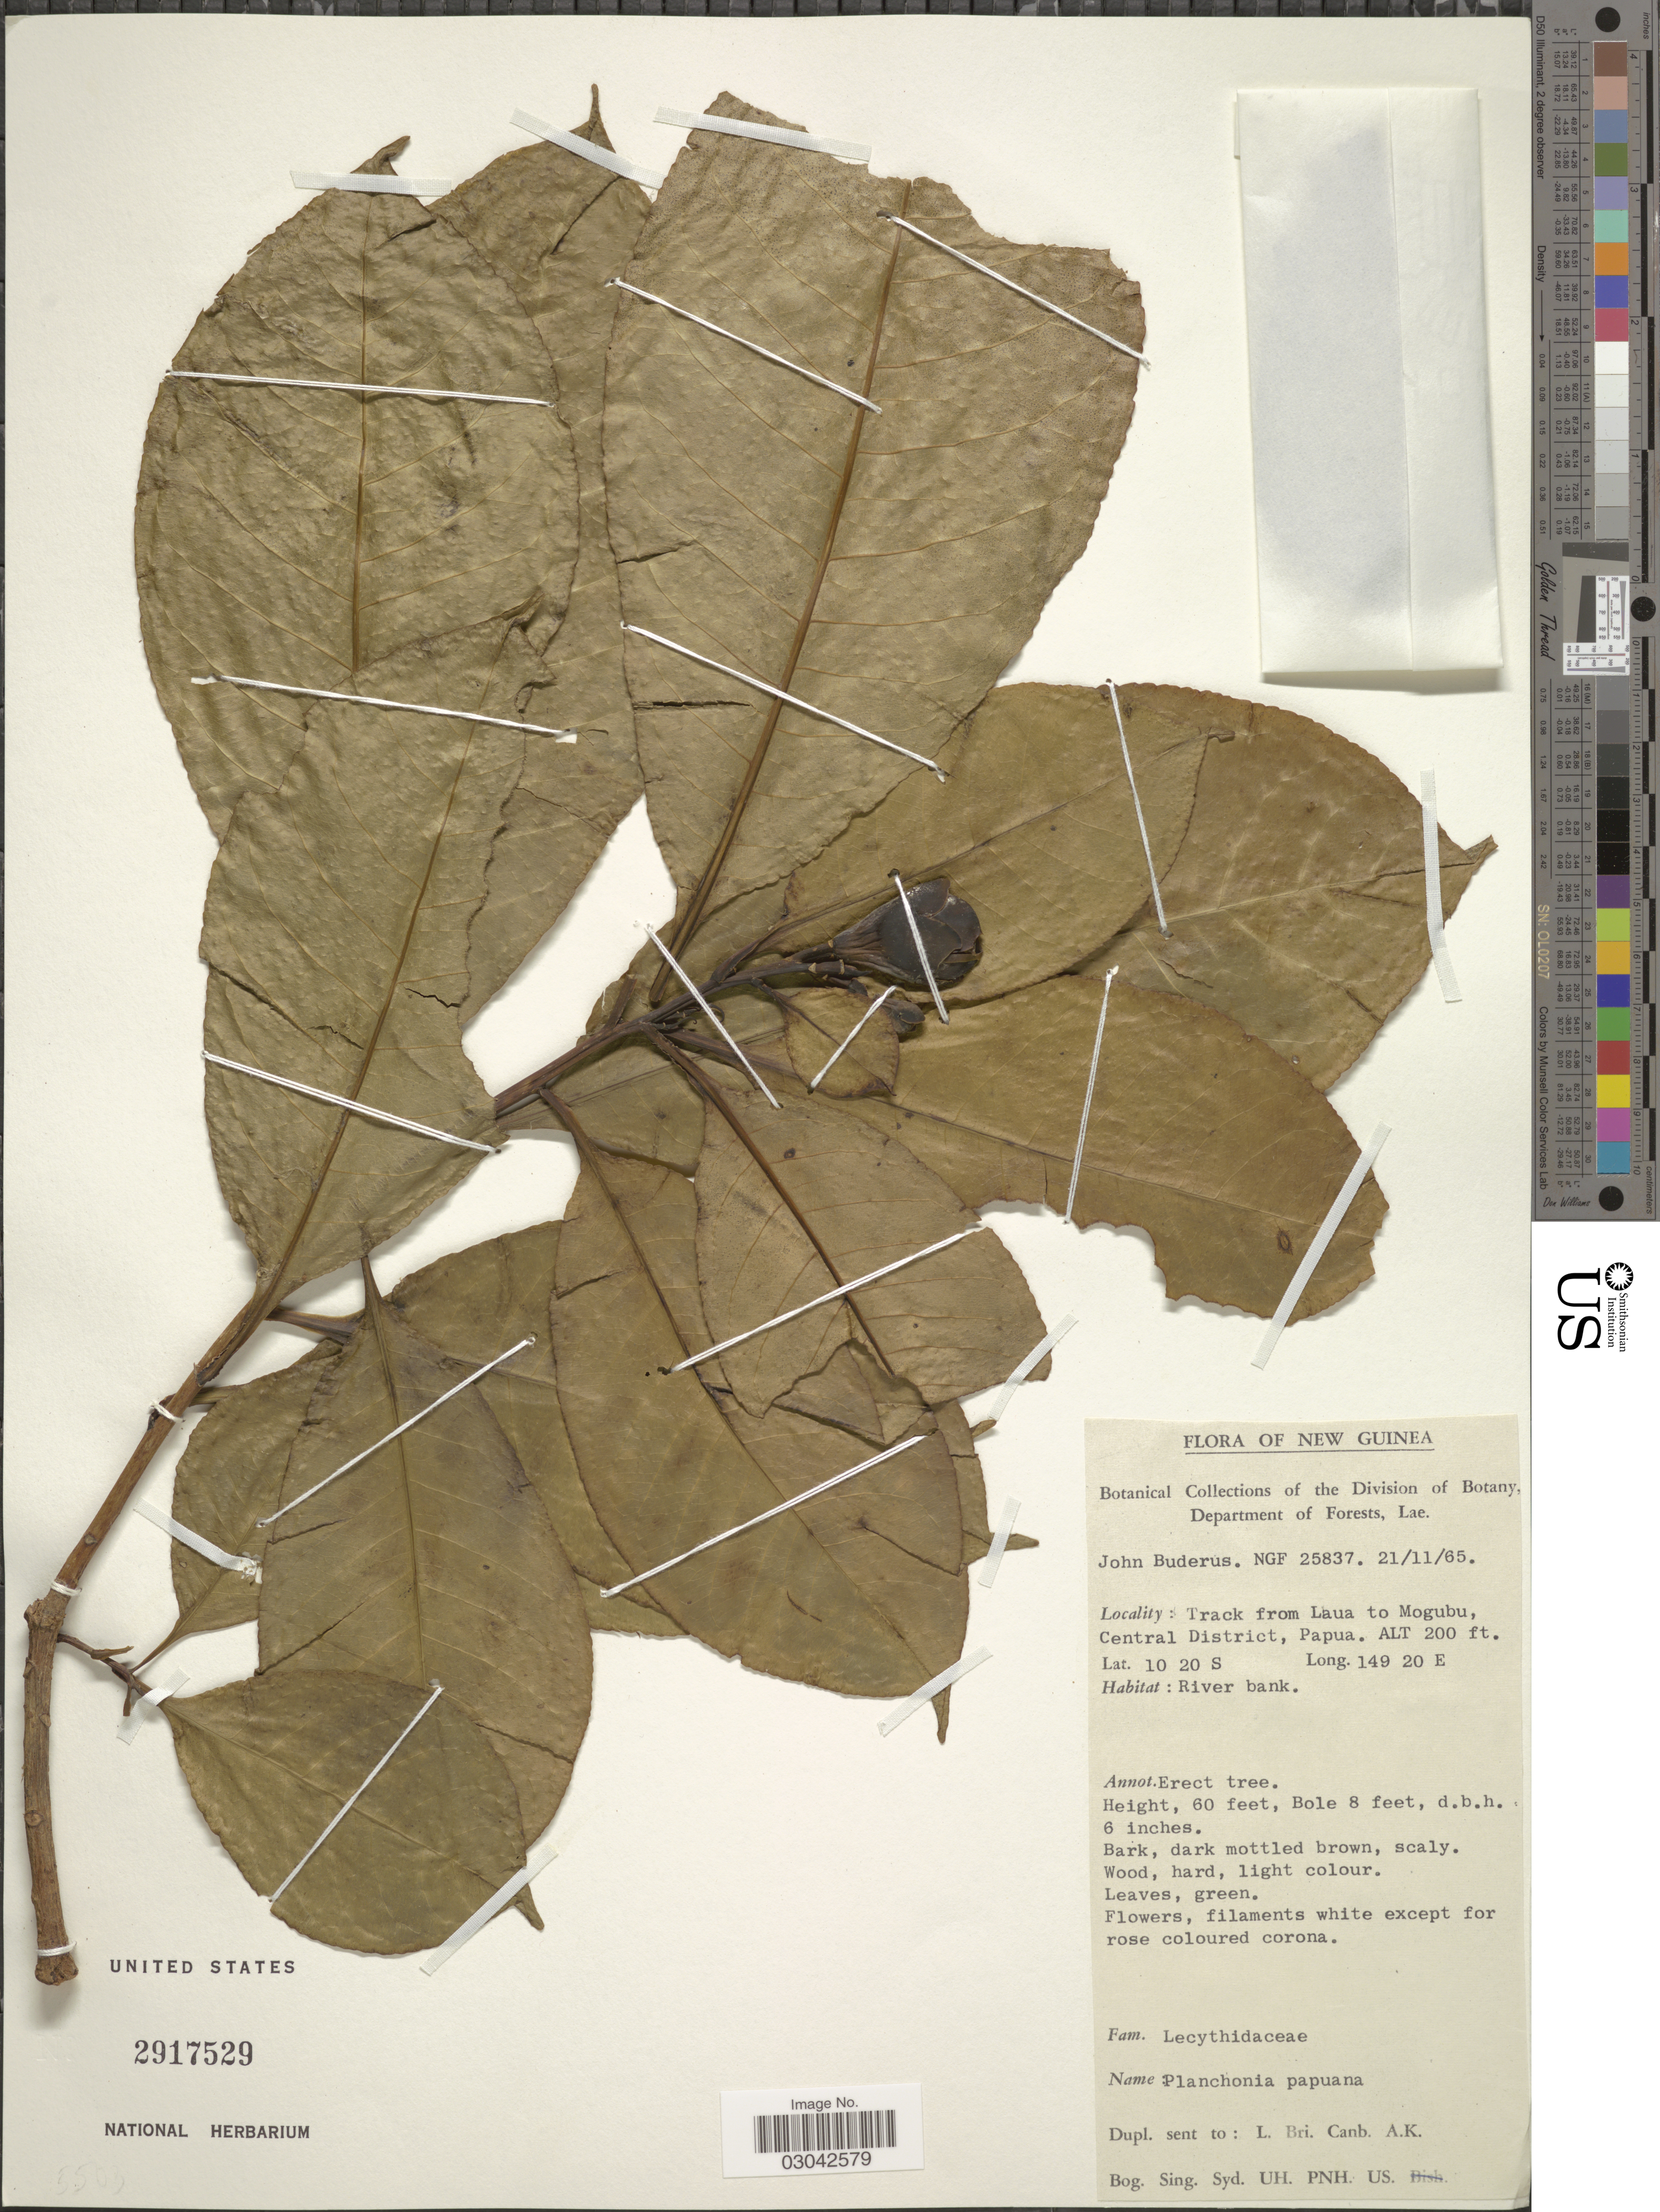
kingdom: Plantae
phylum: Tracheophyta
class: Magnoliopsida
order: Ericales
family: Lecythidaceae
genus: Planchonia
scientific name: Planchonia papuana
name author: Kunth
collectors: J. Buderus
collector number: NGF 25837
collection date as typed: Transcribed d/m/y: 21/11/65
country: Papua New Guinea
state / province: Central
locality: New Guinea. Track from Laua to Mogubu, Central District, Papua.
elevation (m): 61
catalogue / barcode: US 2917529